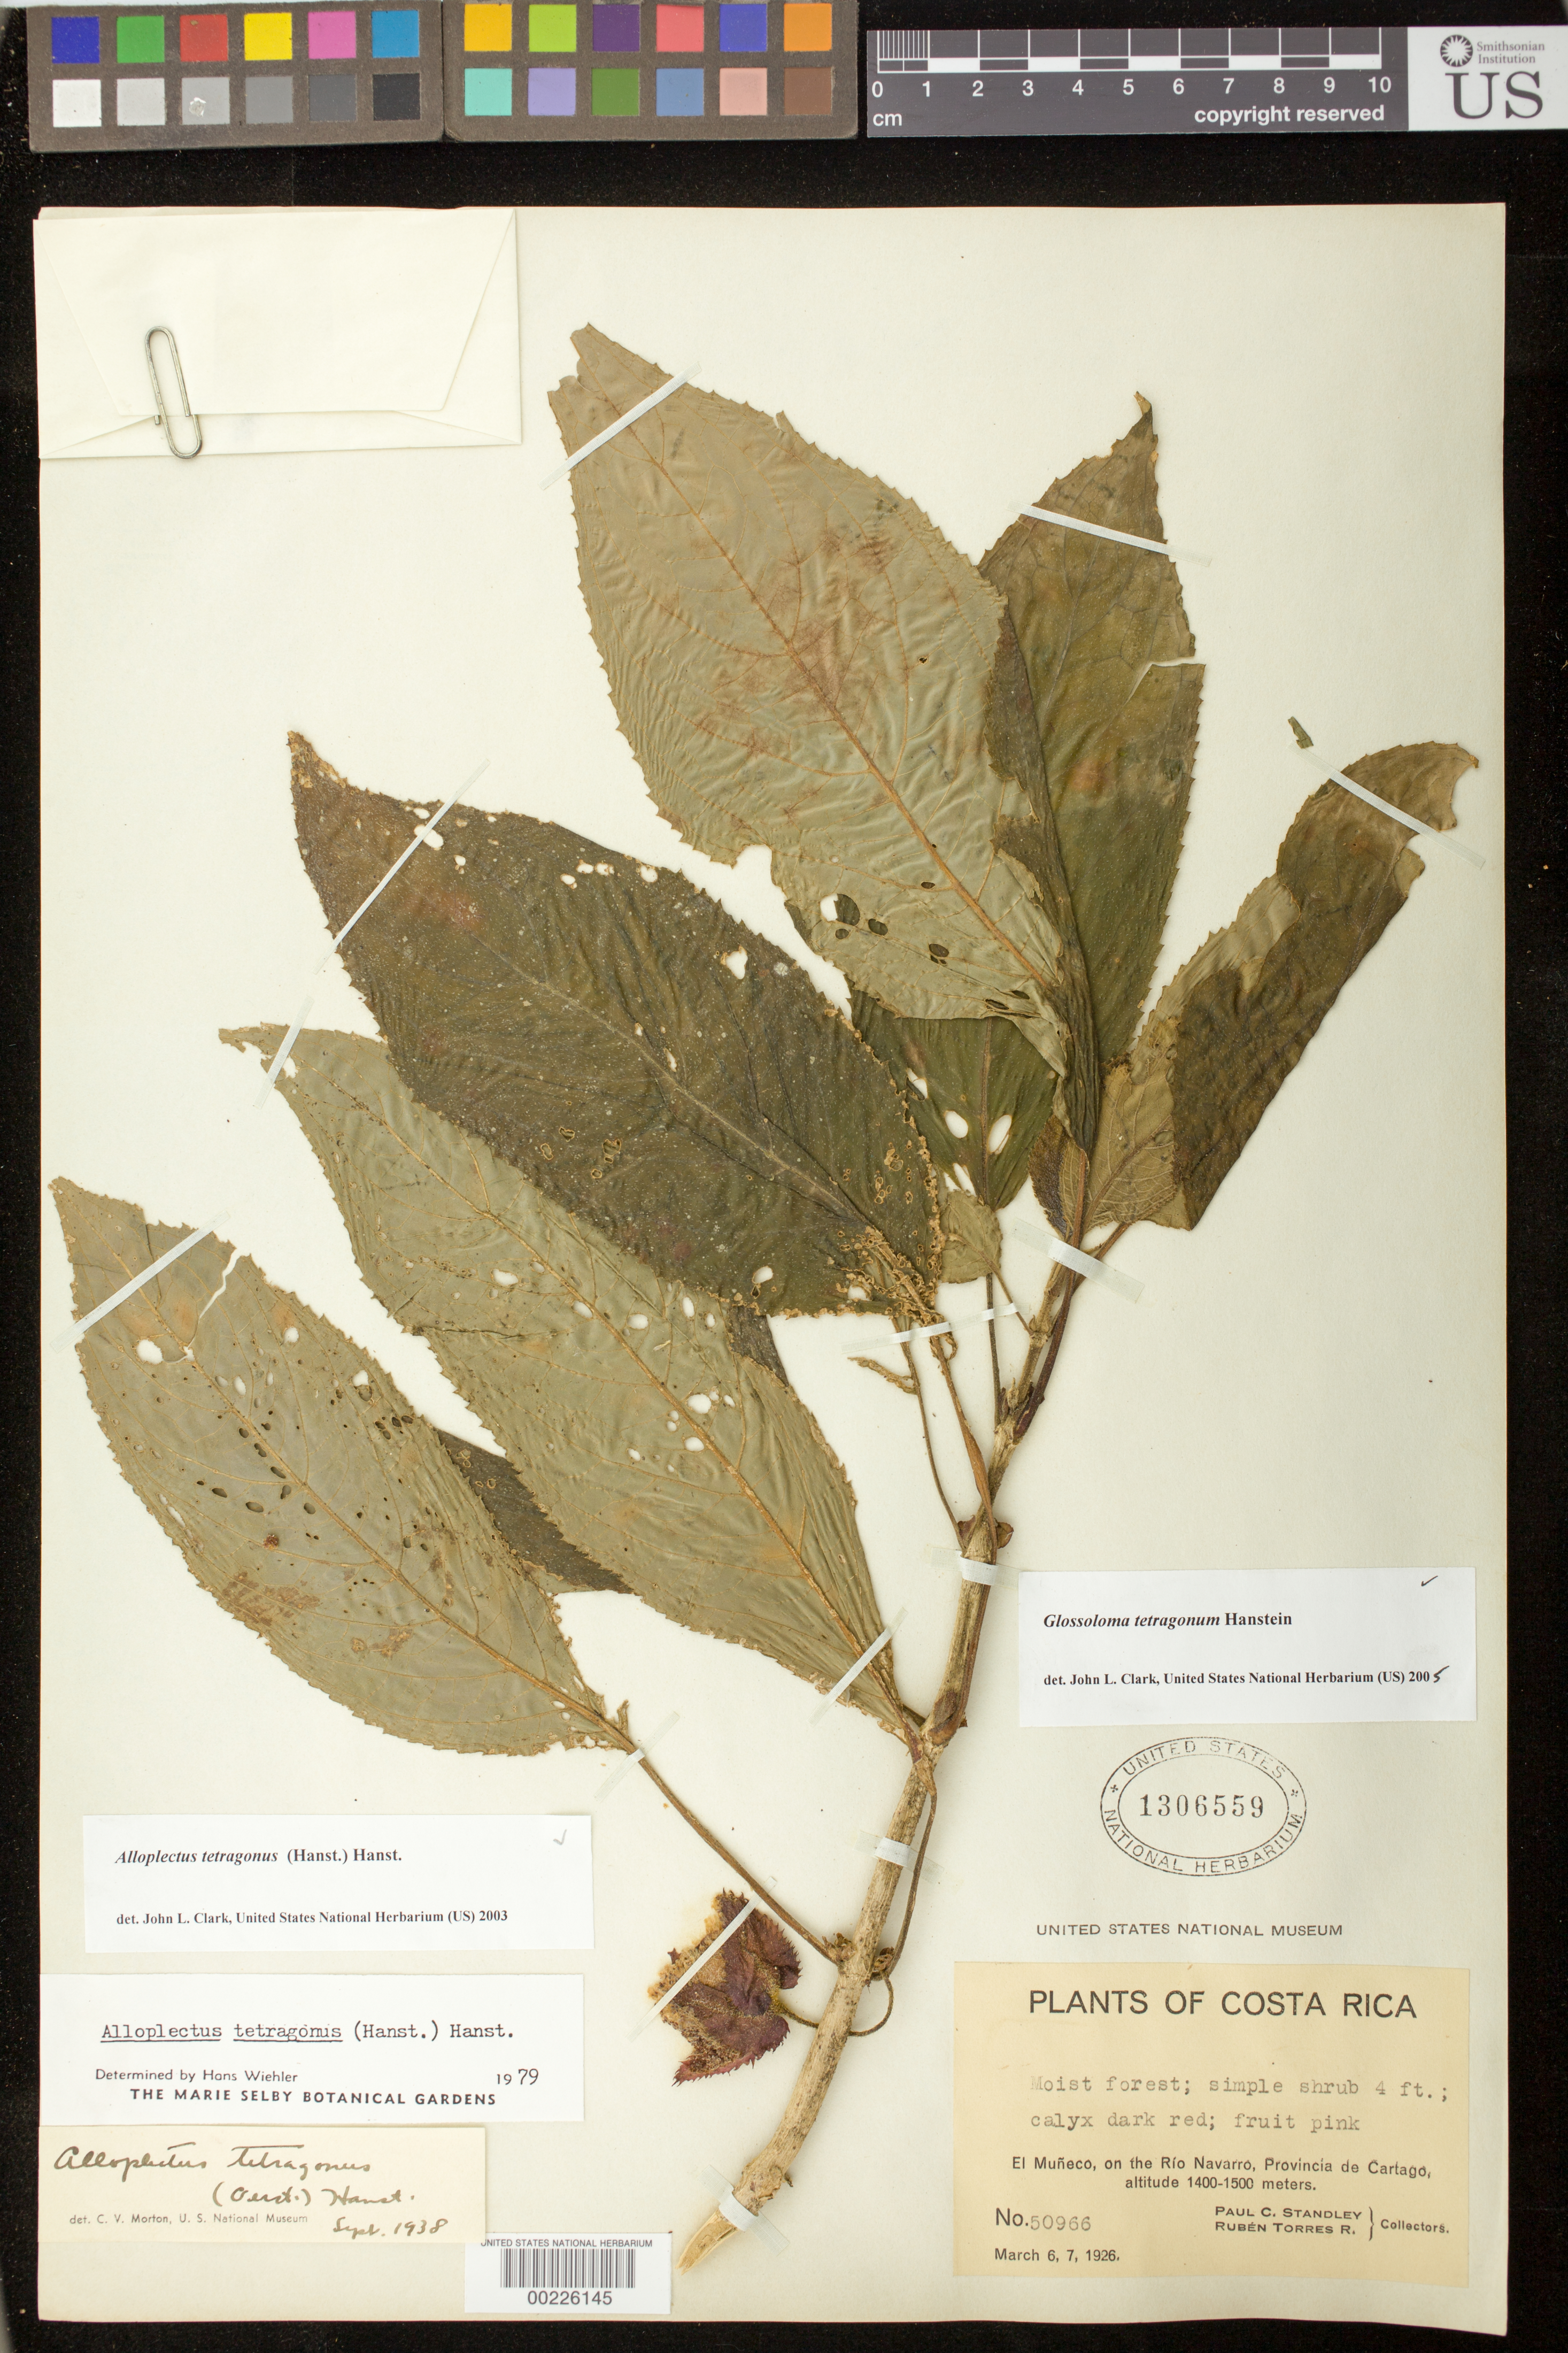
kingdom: Plantae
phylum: Tracheophyta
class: Magnoliopsida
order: Lamiales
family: Gesneriaceae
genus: Glossoloma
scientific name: Glossoloma tetragonum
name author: Hanst.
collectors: P. C. Standley & R. Torres R.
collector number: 50966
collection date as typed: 6-7 Mar 1926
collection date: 1926-03-06/1926-03-07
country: Costa Rica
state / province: Cartago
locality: El Muneco, on the Rio Navarro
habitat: Moist forest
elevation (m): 1400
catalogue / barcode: US 1306559